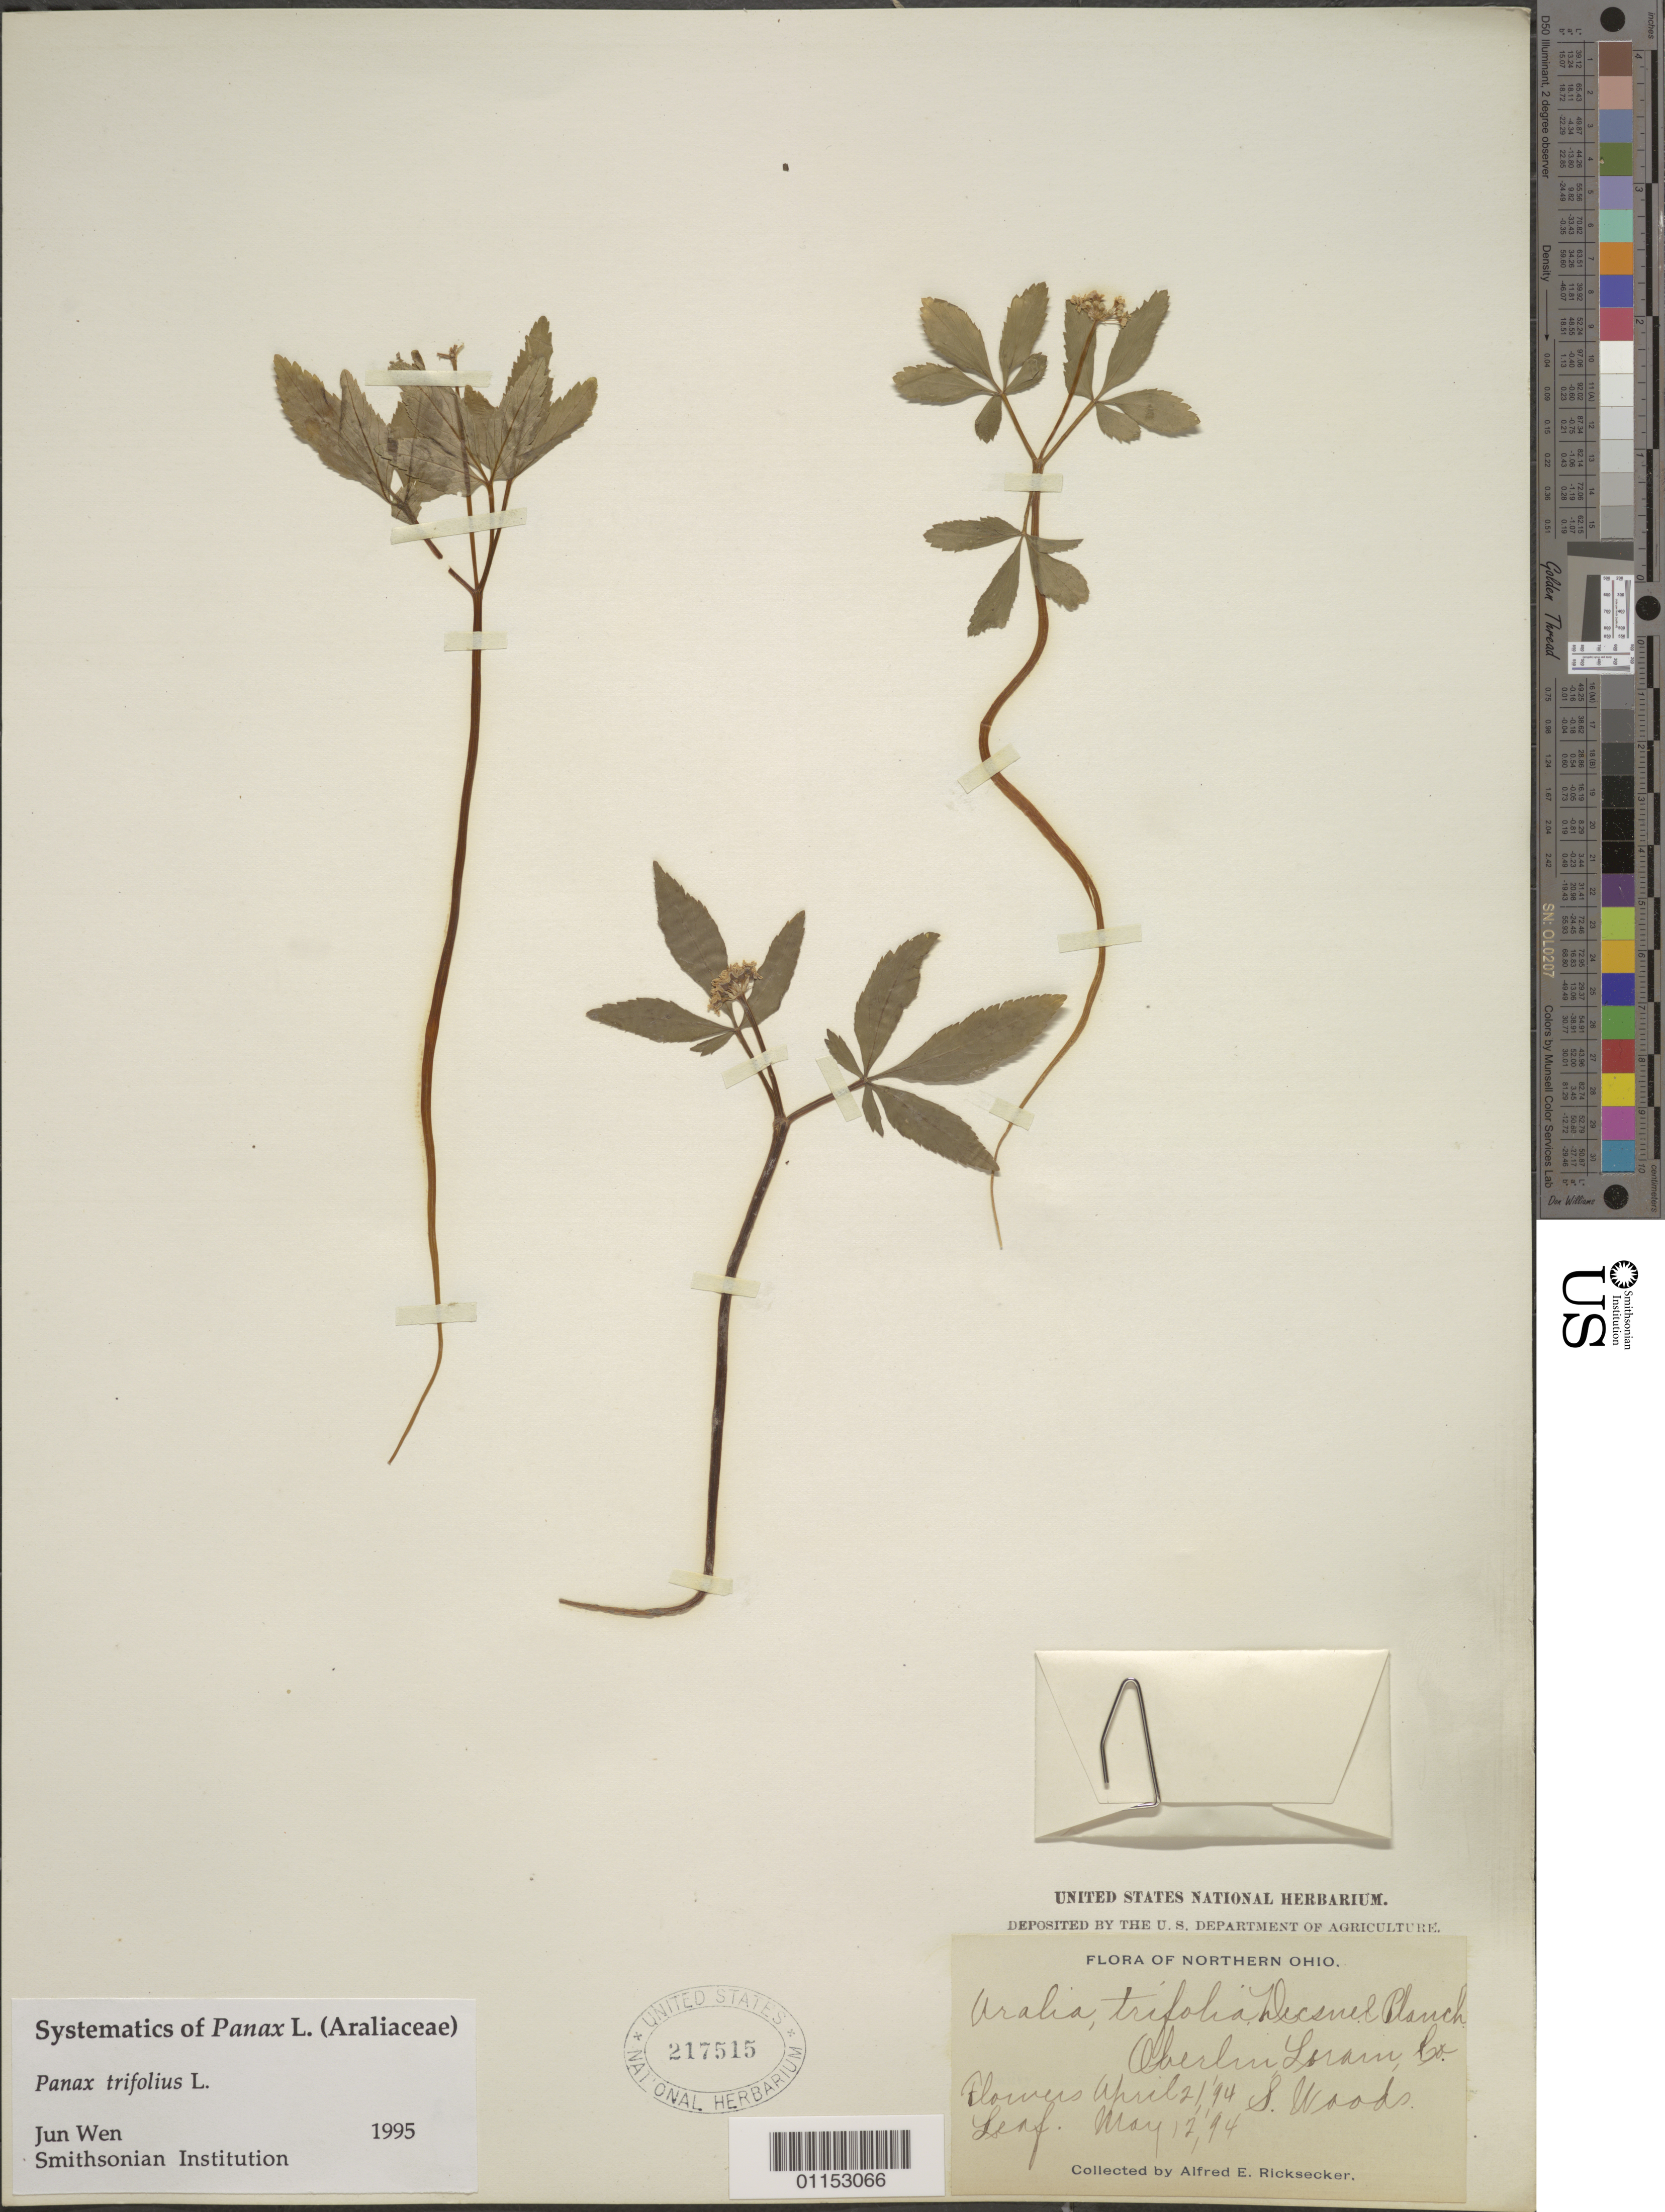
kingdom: Plantae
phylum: Tracheophyta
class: Magnoliopsida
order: Apiales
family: Araliaceae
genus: Panax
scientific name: Panax trifolius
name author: L.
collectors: A. E. Ricksecker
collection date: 1894-05-12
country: United States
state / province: Ohio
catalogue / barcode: US 217515